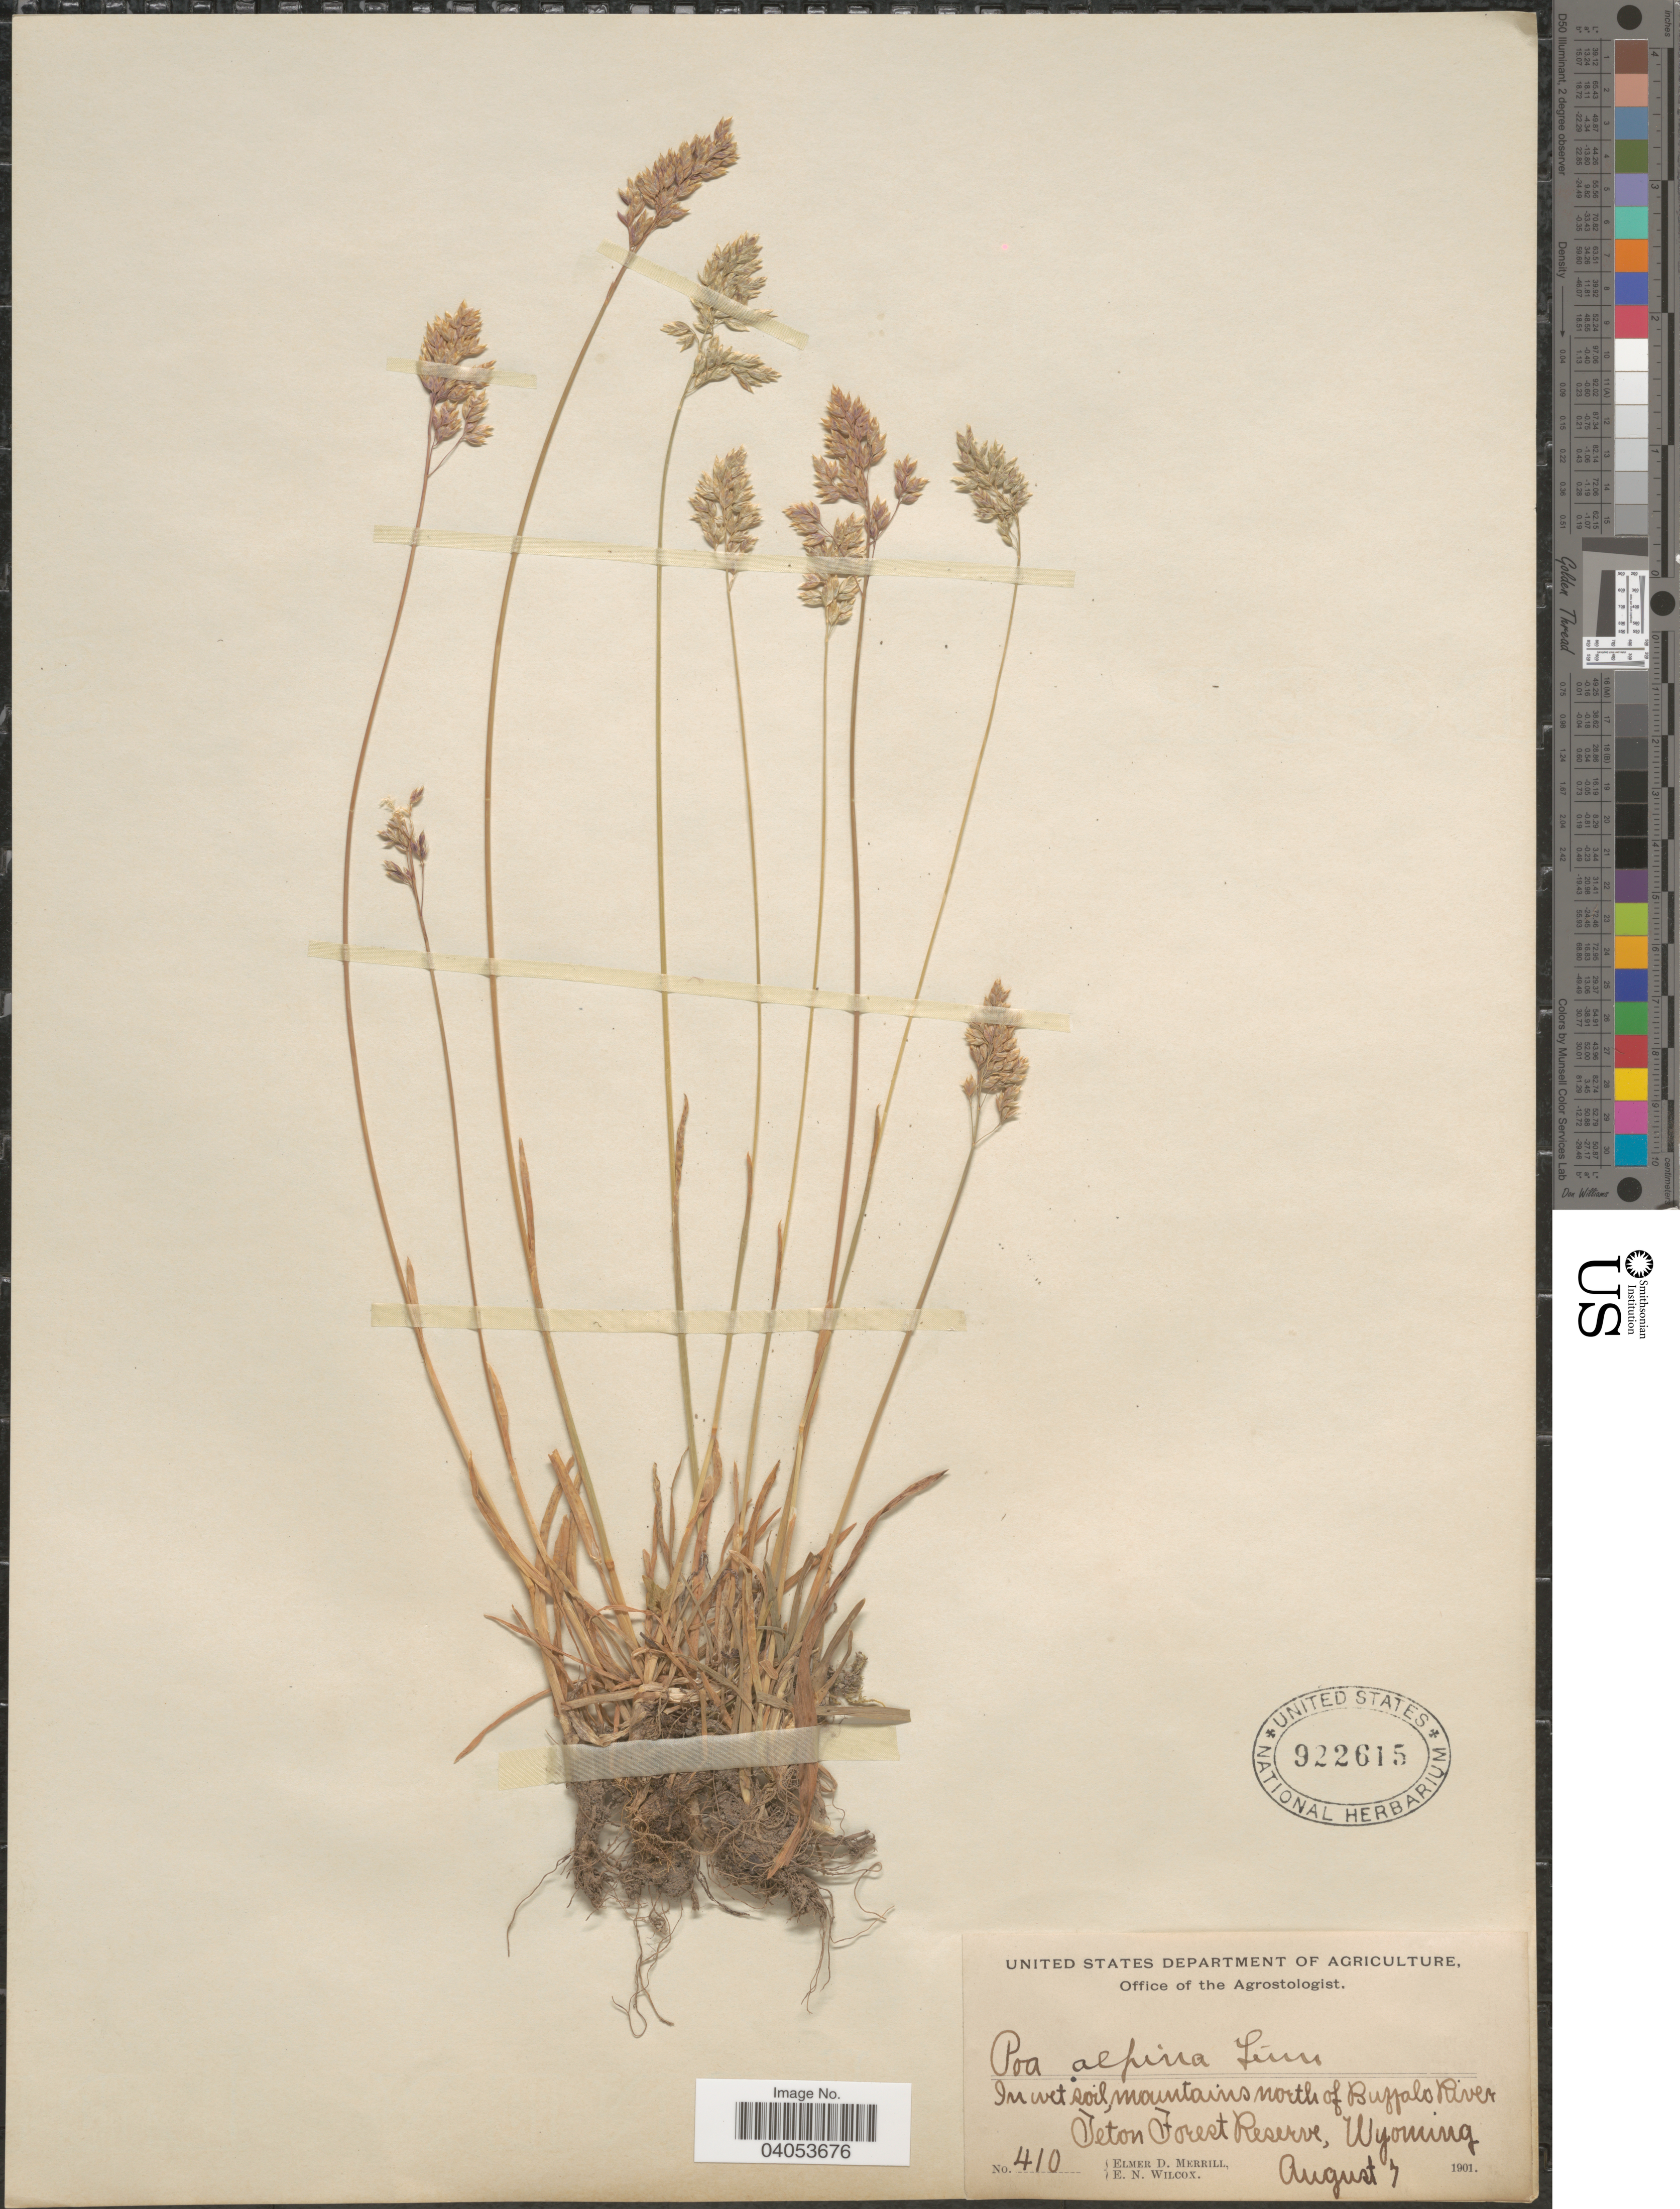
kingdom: Plantae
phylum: Tracheophyta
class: Liliopsida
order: Poales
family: Poaceae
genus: Poa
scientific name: Poa alpina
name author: L.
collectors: E. D. Merrill & E. Wilcox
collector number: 410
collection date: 1901-08-07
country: United States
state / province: Wyoming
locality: In wet soil, mountains north of Buffalo River. Teton Forest Reserve.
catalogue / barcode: US 922615